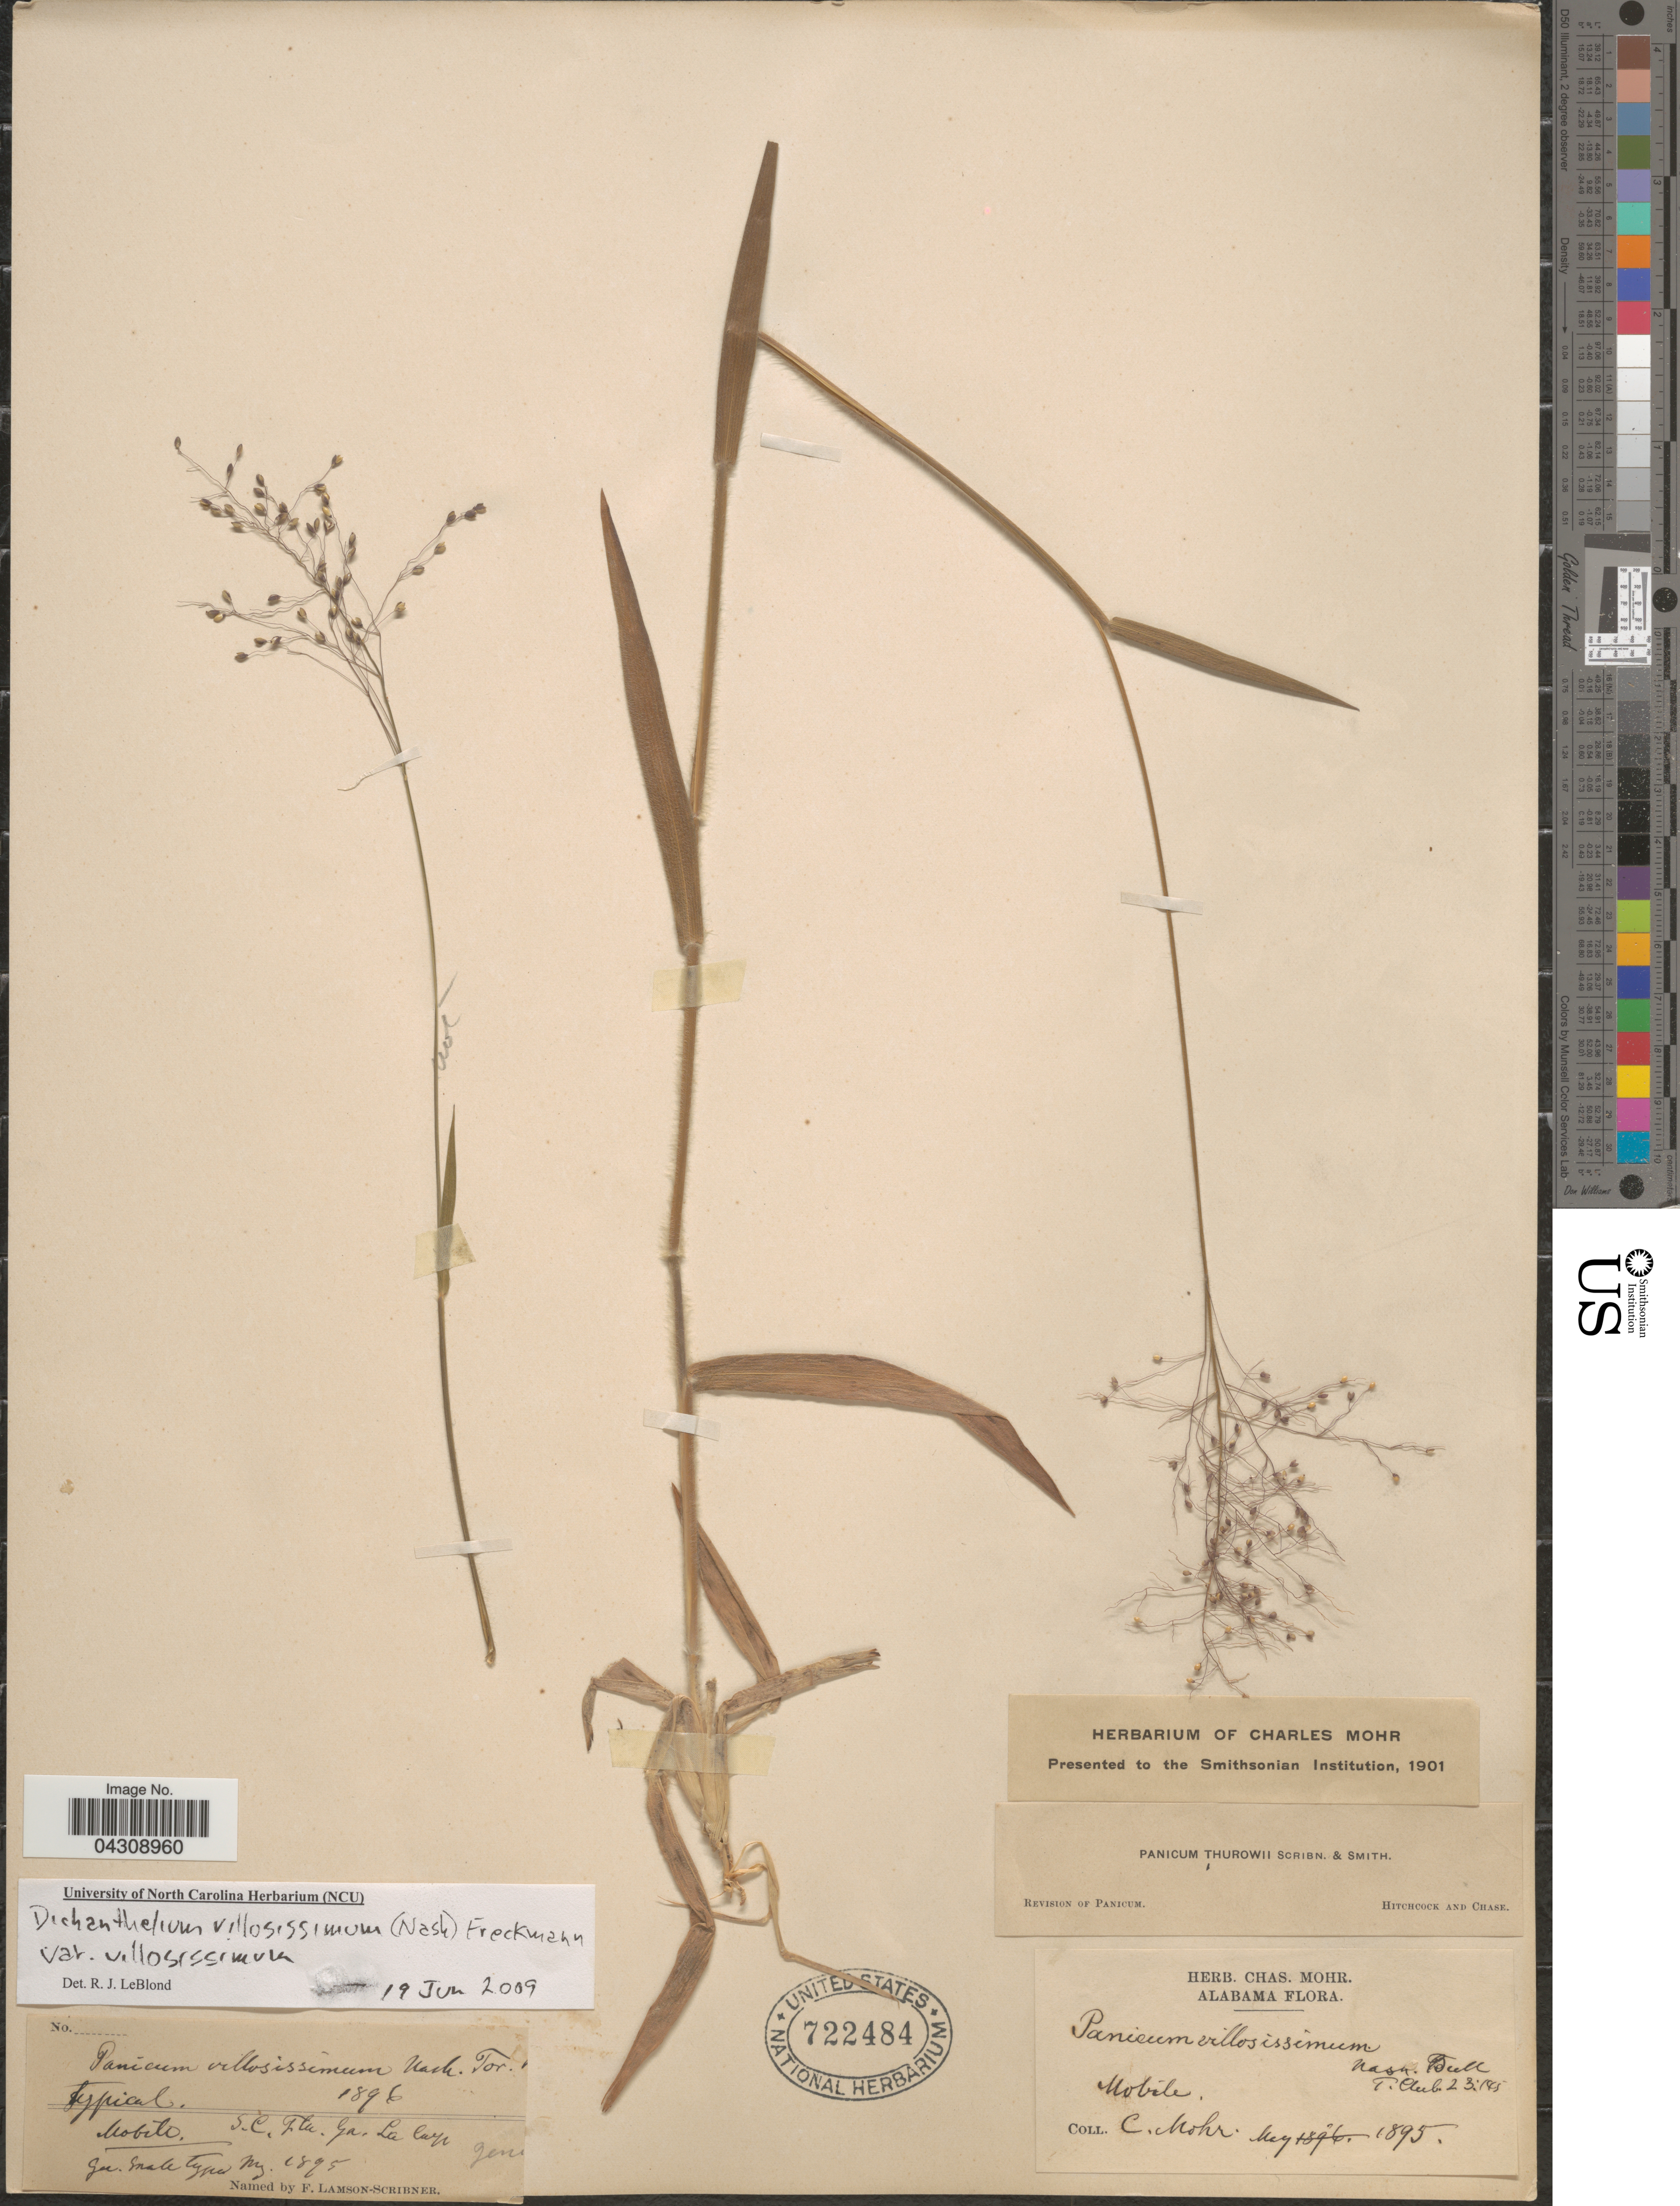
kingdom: Plantae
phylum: Tracheophyta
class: Liliopsida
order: Poales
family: Poaceae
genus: Dichanthelium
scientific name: Dichanthelium acuminatum var. acuminatum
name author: (Sw.) Gould & C.A. Clark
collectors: Mohr, C. T. (herbarium)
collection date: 1895-05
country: United States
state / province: Alabama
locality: Mobile.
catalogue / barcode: US 722484